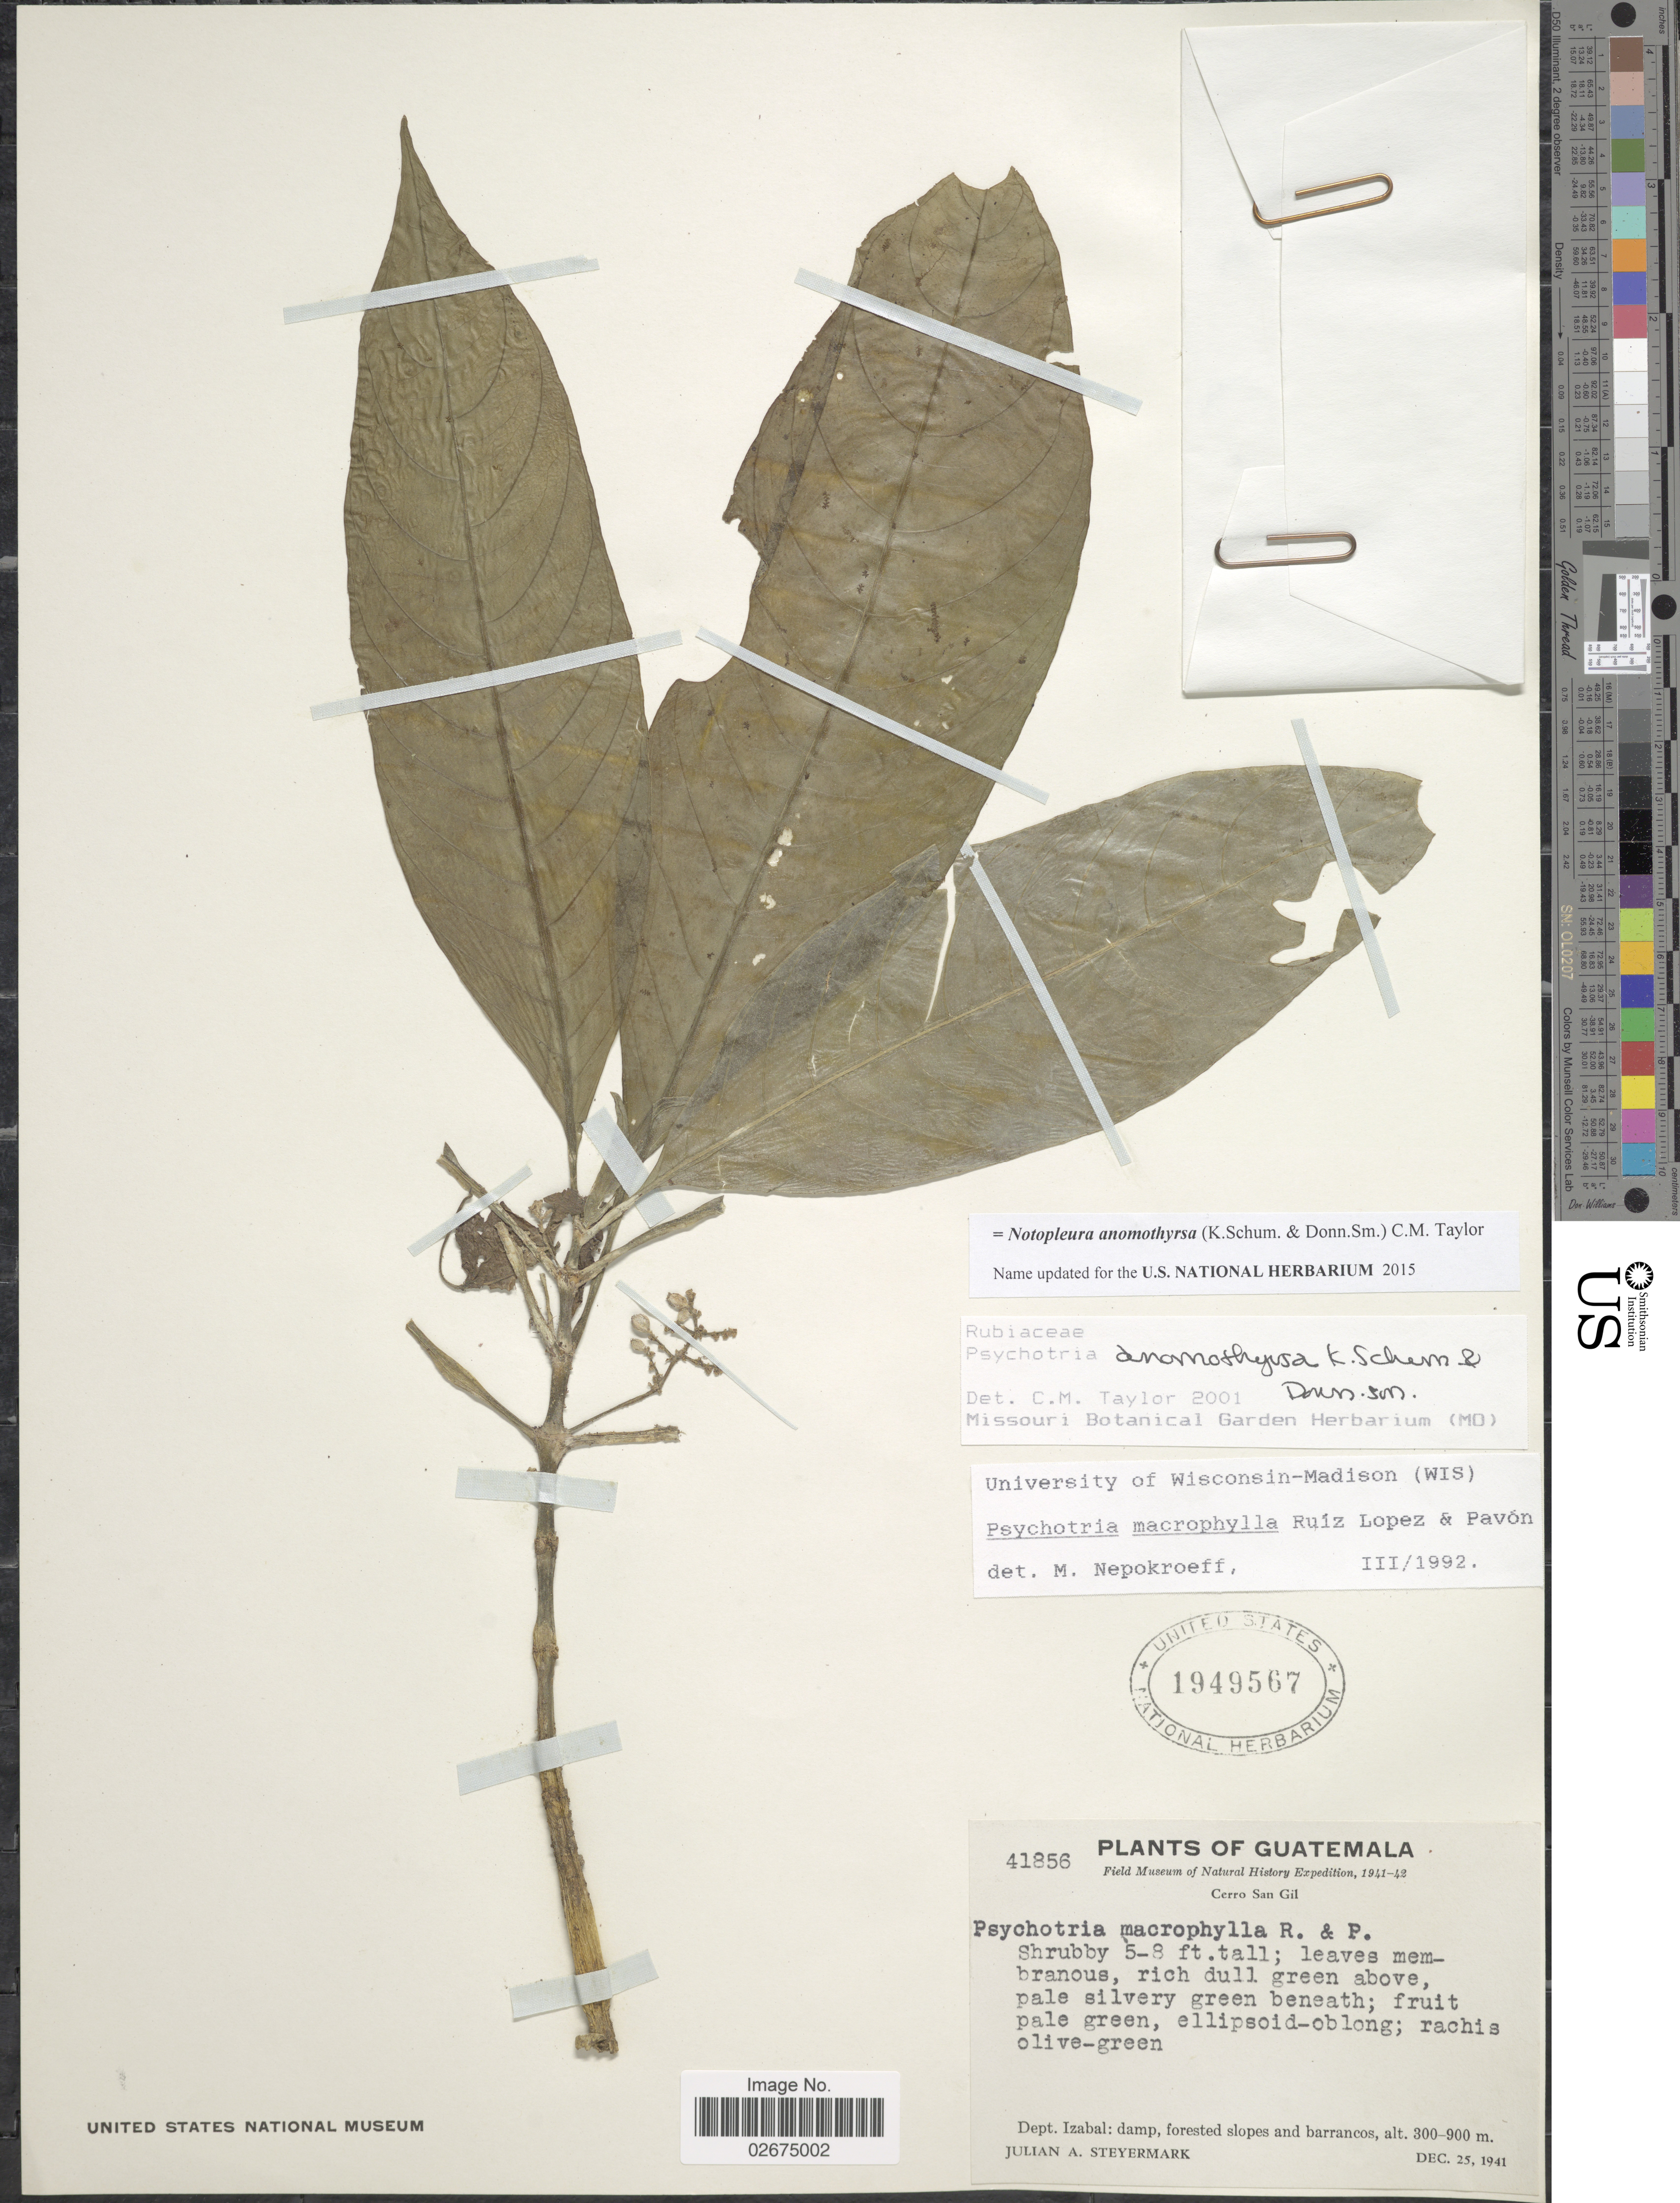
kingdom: Plantae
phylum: Tracheophyta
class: Magnoliopsida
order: Gentianales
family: Rubiaceae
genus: Notopleura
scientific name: Notopleura anomothyrsa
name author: (K. Schum. & Donn. Sm.) C.M. Taylor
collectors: J. Steyermark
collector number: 41856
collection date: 1941-12-25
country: Guatemala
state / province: Izabal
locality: Cerro San Gil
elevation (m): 300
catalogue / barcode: US 1949567